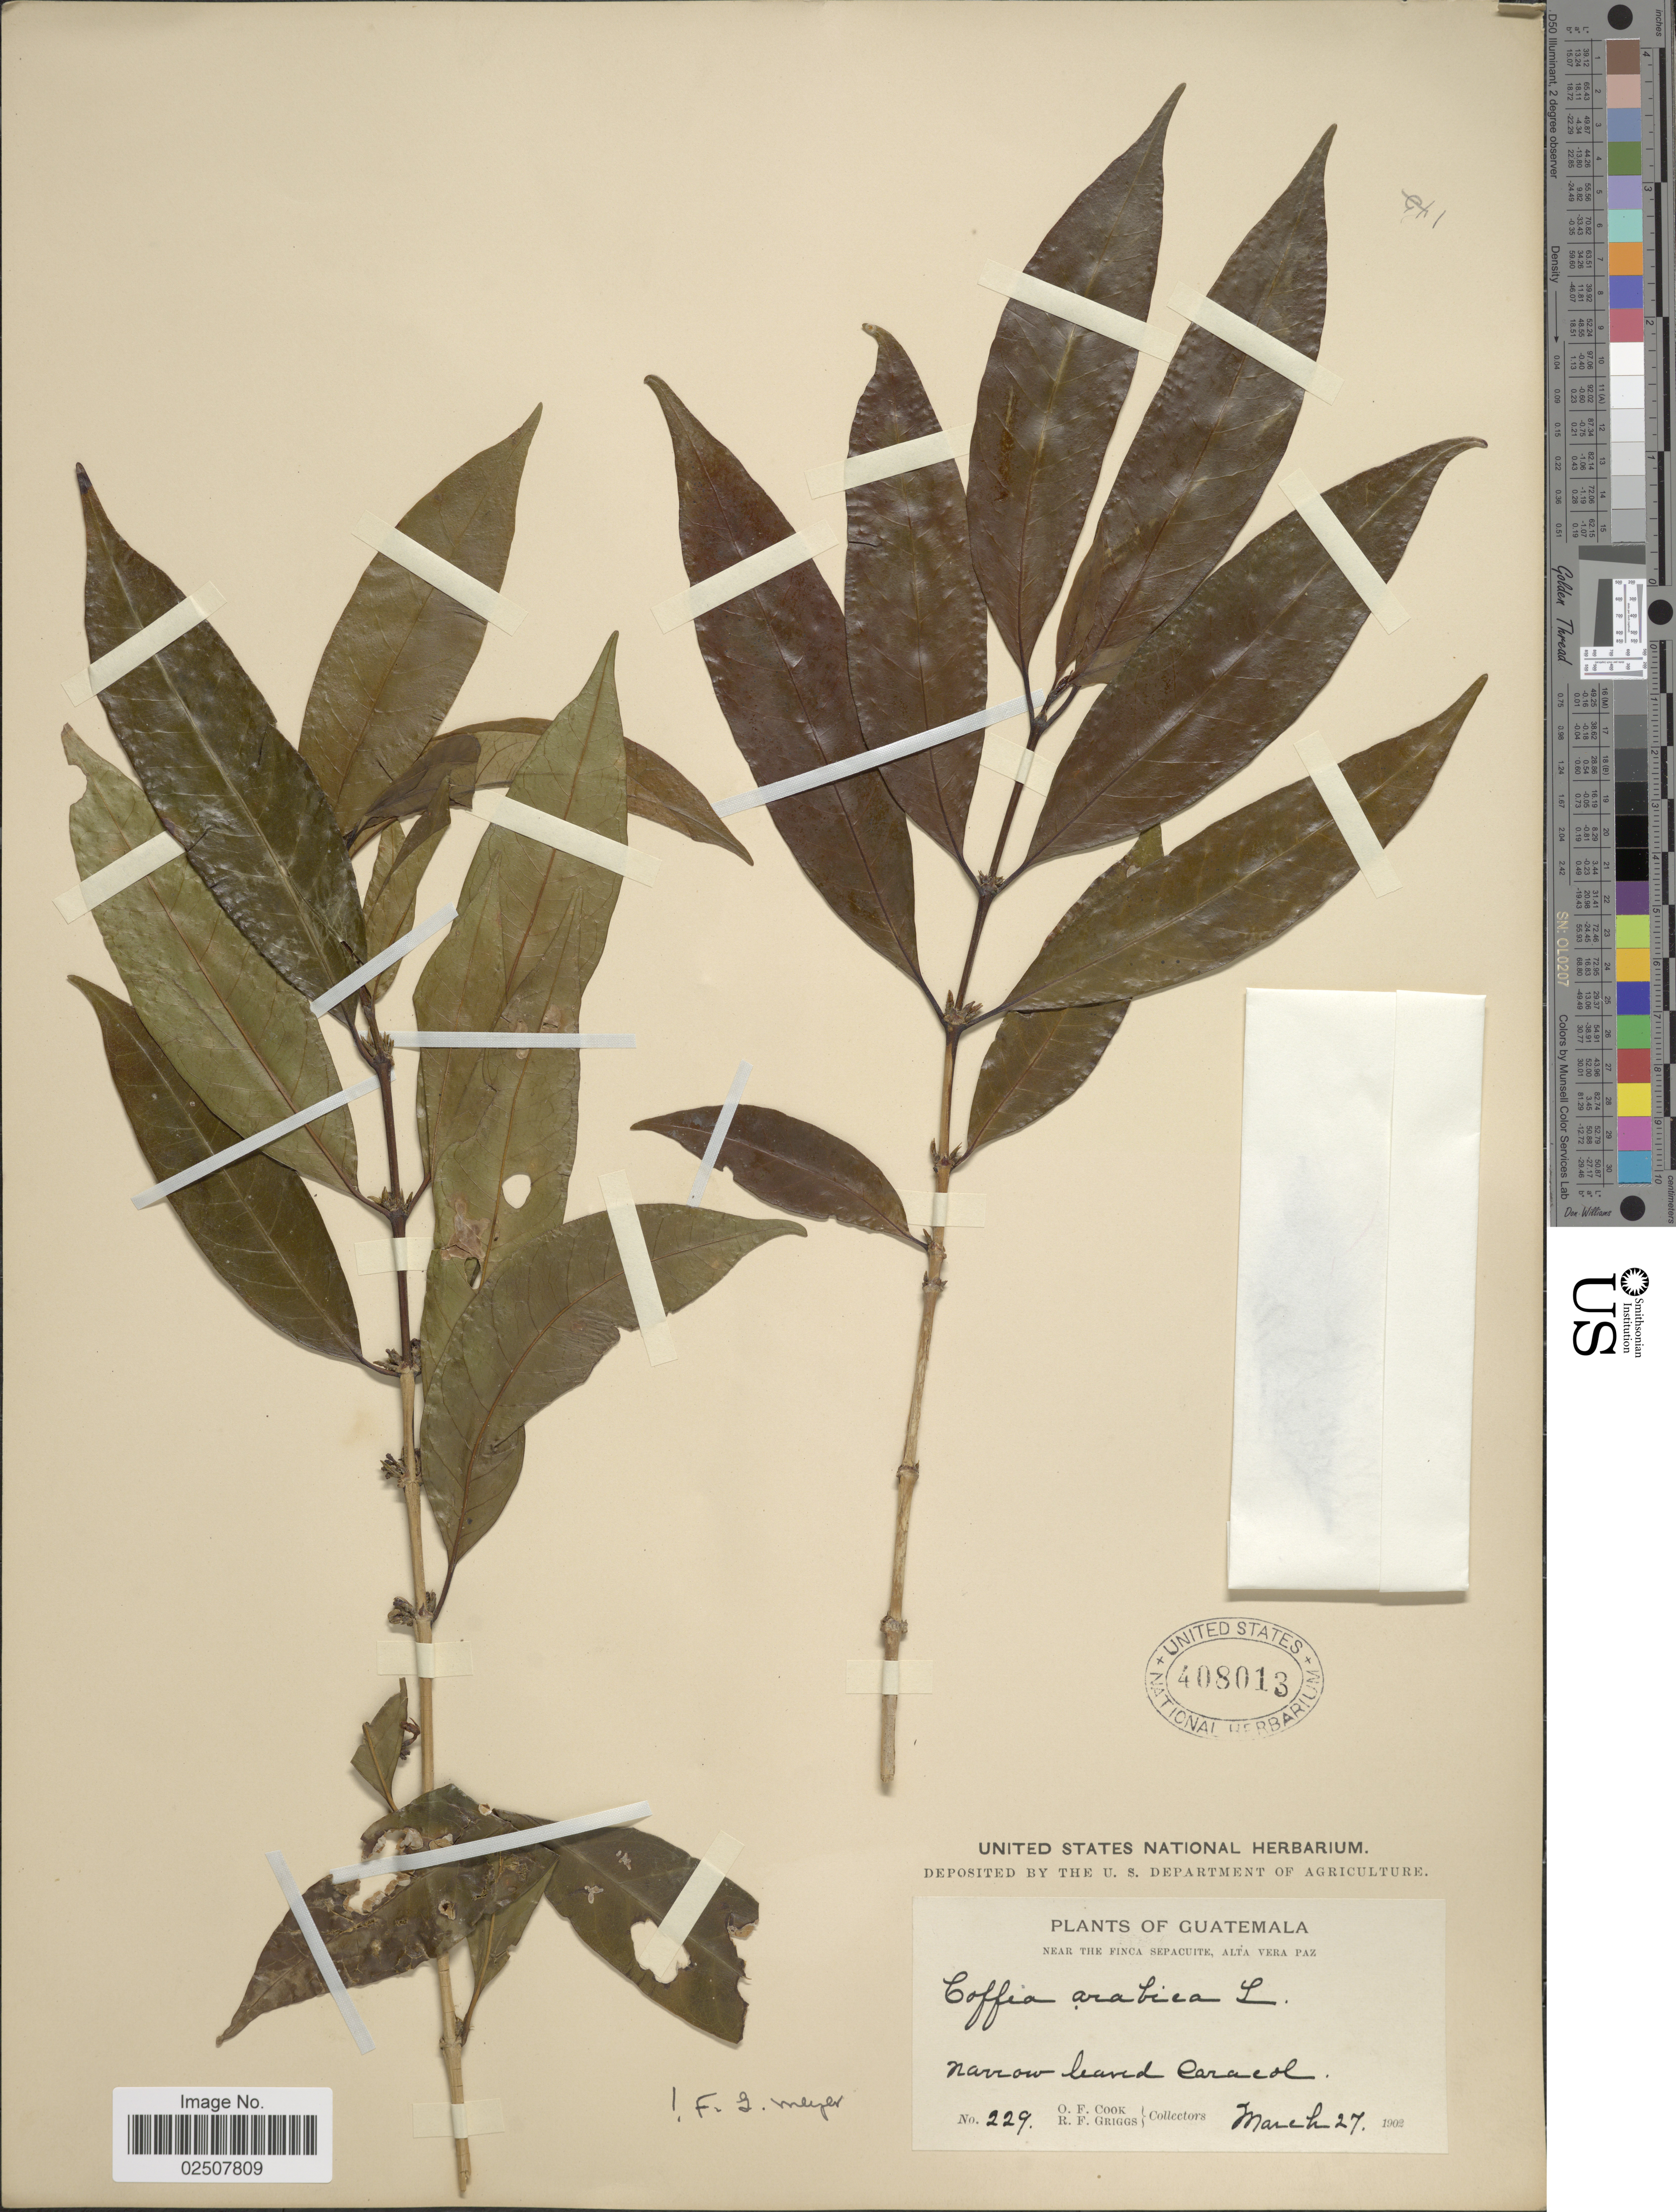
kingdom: Plantae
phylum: Tracheophyta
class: Magnoliopsida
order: Gentianales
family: Rubiaceae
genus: Coffea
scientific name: Coffea arabica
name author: L.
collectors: O. F. Cook & R. F. Griggs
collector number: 229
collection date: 1902-03-27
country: Guatemala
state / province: Alta Verapaz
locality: Near The Finca Sepacuite, narrow leaved Caracol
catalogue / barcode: US 408013